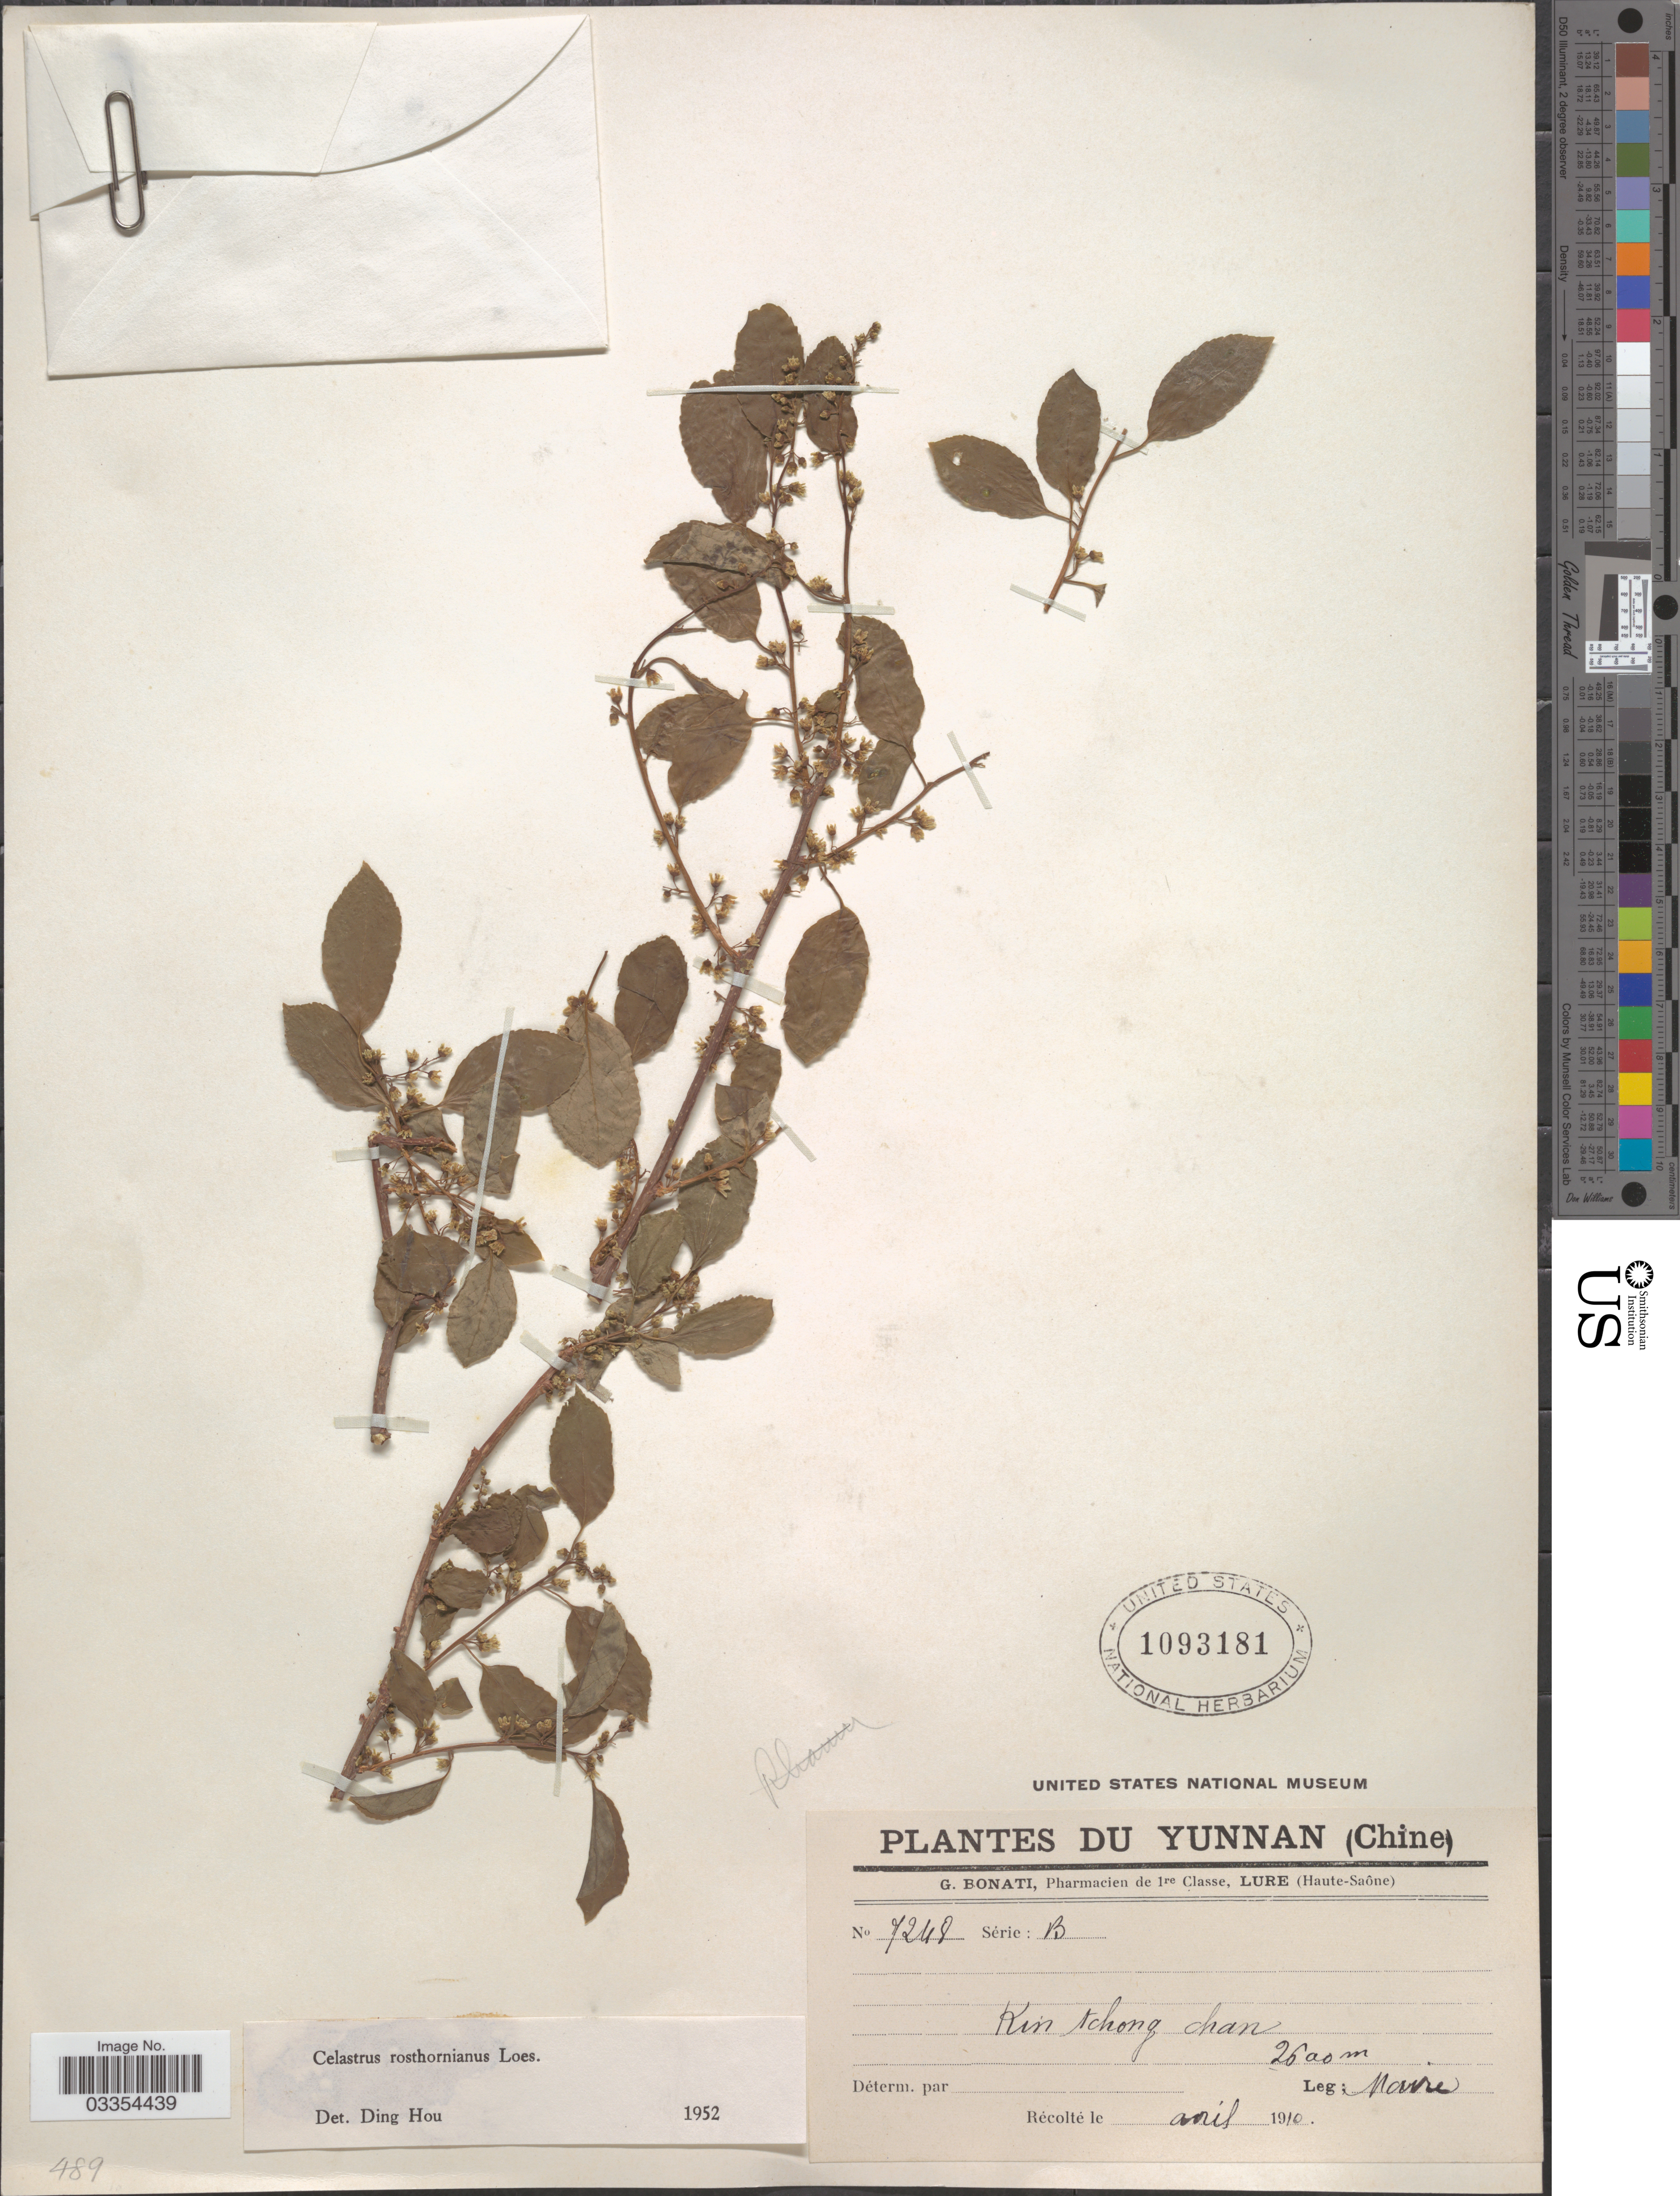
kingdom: Plantae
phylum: Tracheophyta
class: Magnoliopsida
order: Celastrales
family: Celastraceae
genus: Celastrus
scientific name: Celastrus rosthornianus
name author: Loes.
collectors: Maire, --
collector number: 7248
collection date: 1910-04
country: China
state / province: Yunnan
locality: Kin tchong [interpreted] chan.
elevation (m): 2600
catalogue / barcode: US 1093181